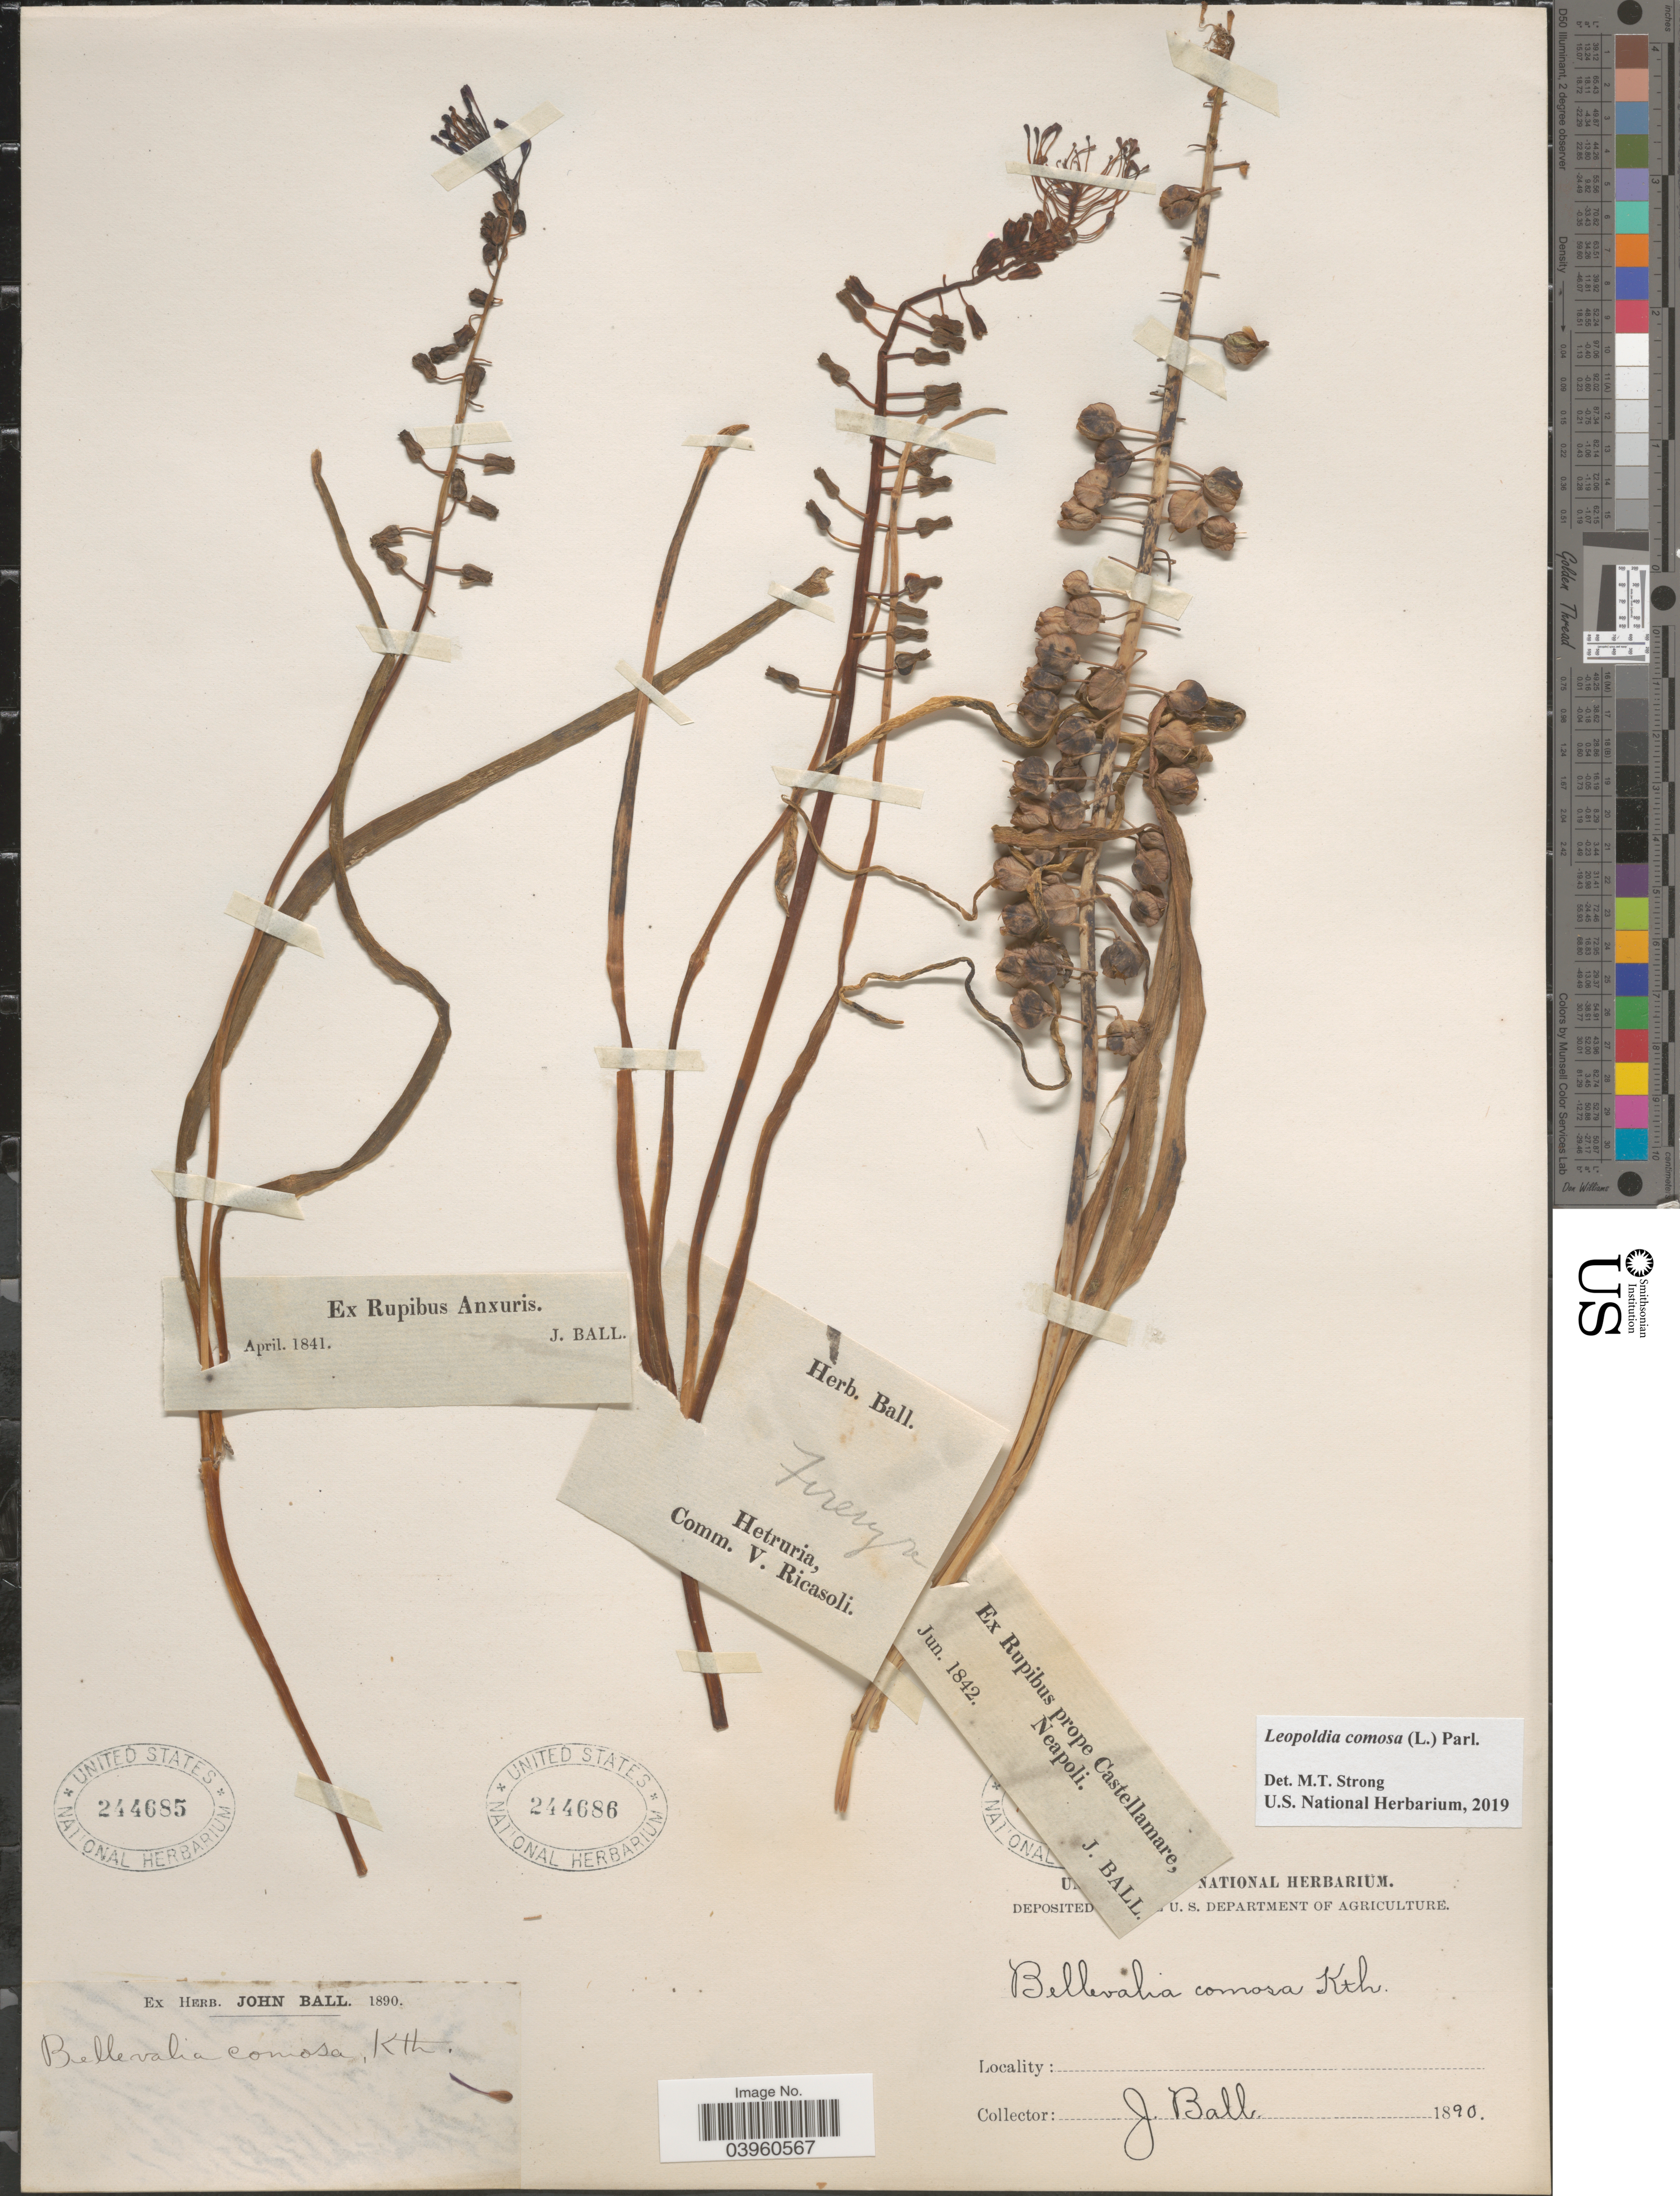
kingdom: Plantae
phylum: Tracheophyta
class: Liliopsida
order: Asparagales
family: Asparagaceae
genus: Leopoldia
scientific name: Leopoldia comosa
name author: (L.) Parl.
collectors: J. Ball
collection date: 1890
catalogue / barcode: US 244686-2